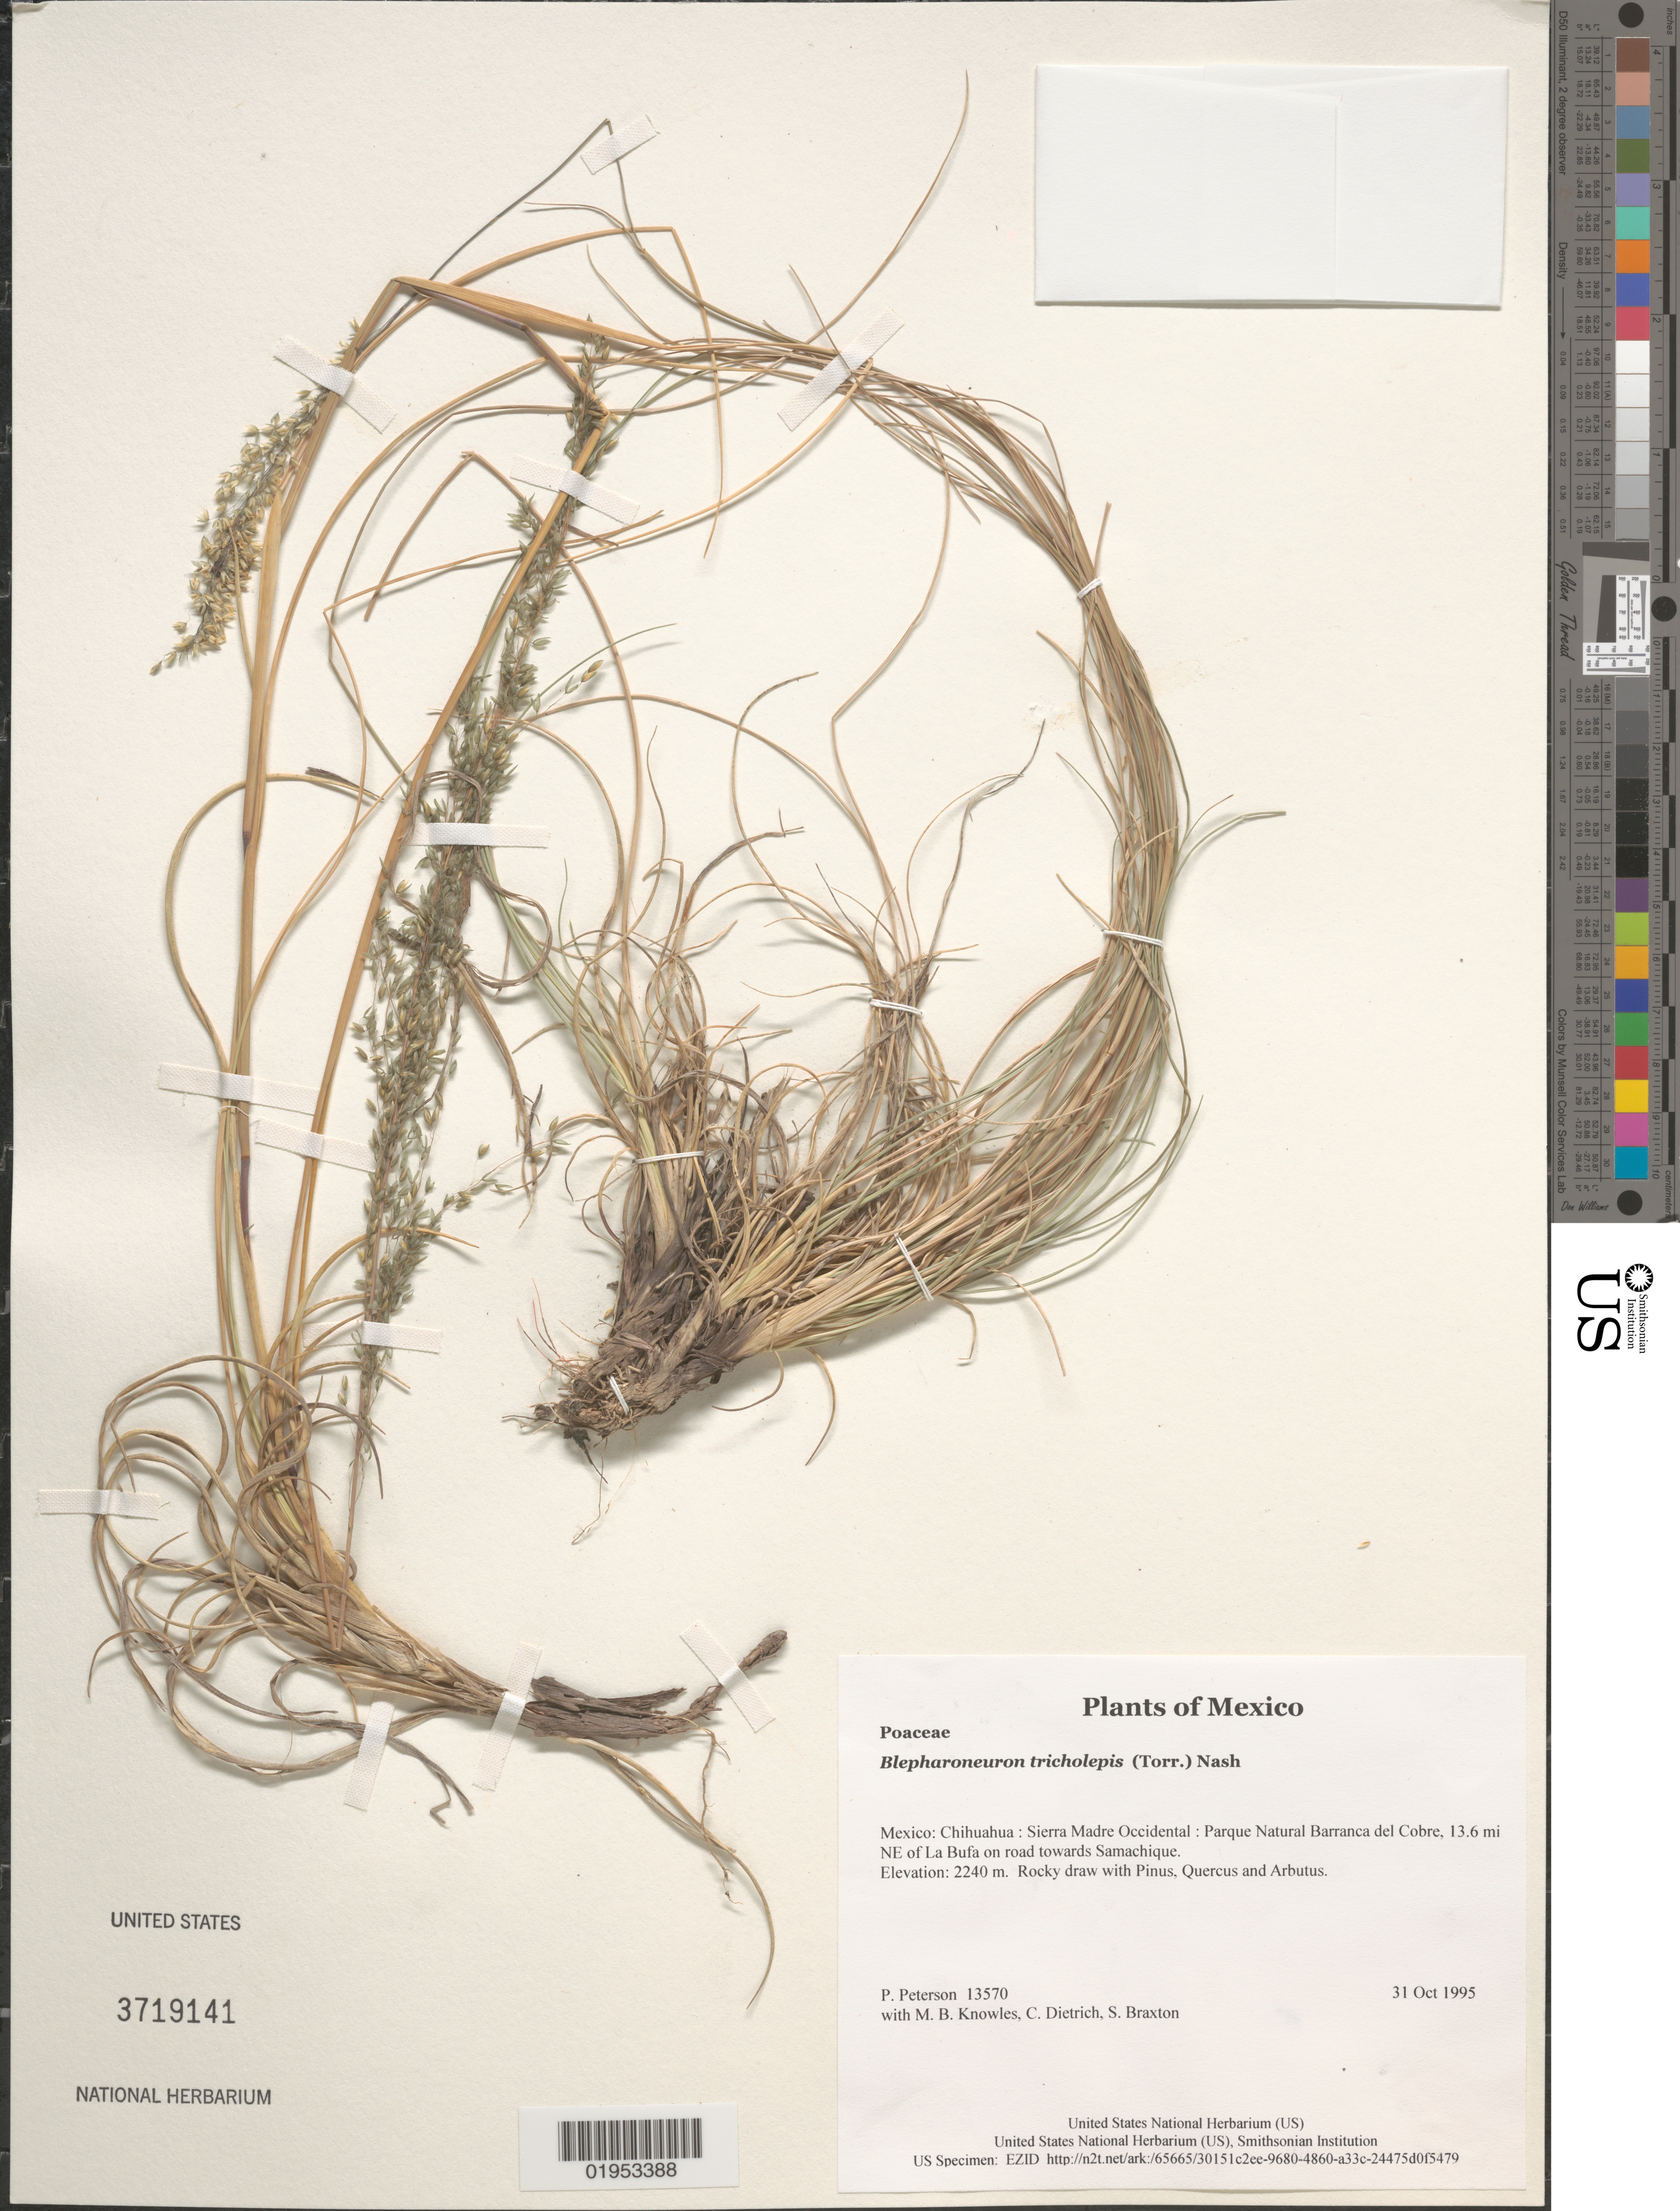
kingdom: Plantae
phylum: Tracheophyta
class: Liliopsida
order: Poales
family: Poaceae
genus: Blepharoneuron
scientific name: Blepharoneuron tricholepis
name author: (Torr.) Nash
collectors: P. M. Peterson, M. B. Knowles, C. Dietrich & S. Braxton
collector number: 13570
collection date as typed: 31 Oct 1995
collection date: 1995-10-31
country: Mexico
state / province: Chihuahua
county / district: Sierra Madre Occidental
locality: Parque Natural Barranca del Cobre, 13.6 mi NE of La Bufa on road towards Samachique.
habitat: Rocky draw with Pinus, Quercus and Arbutus.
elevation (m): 2240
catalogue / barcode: US 3719141